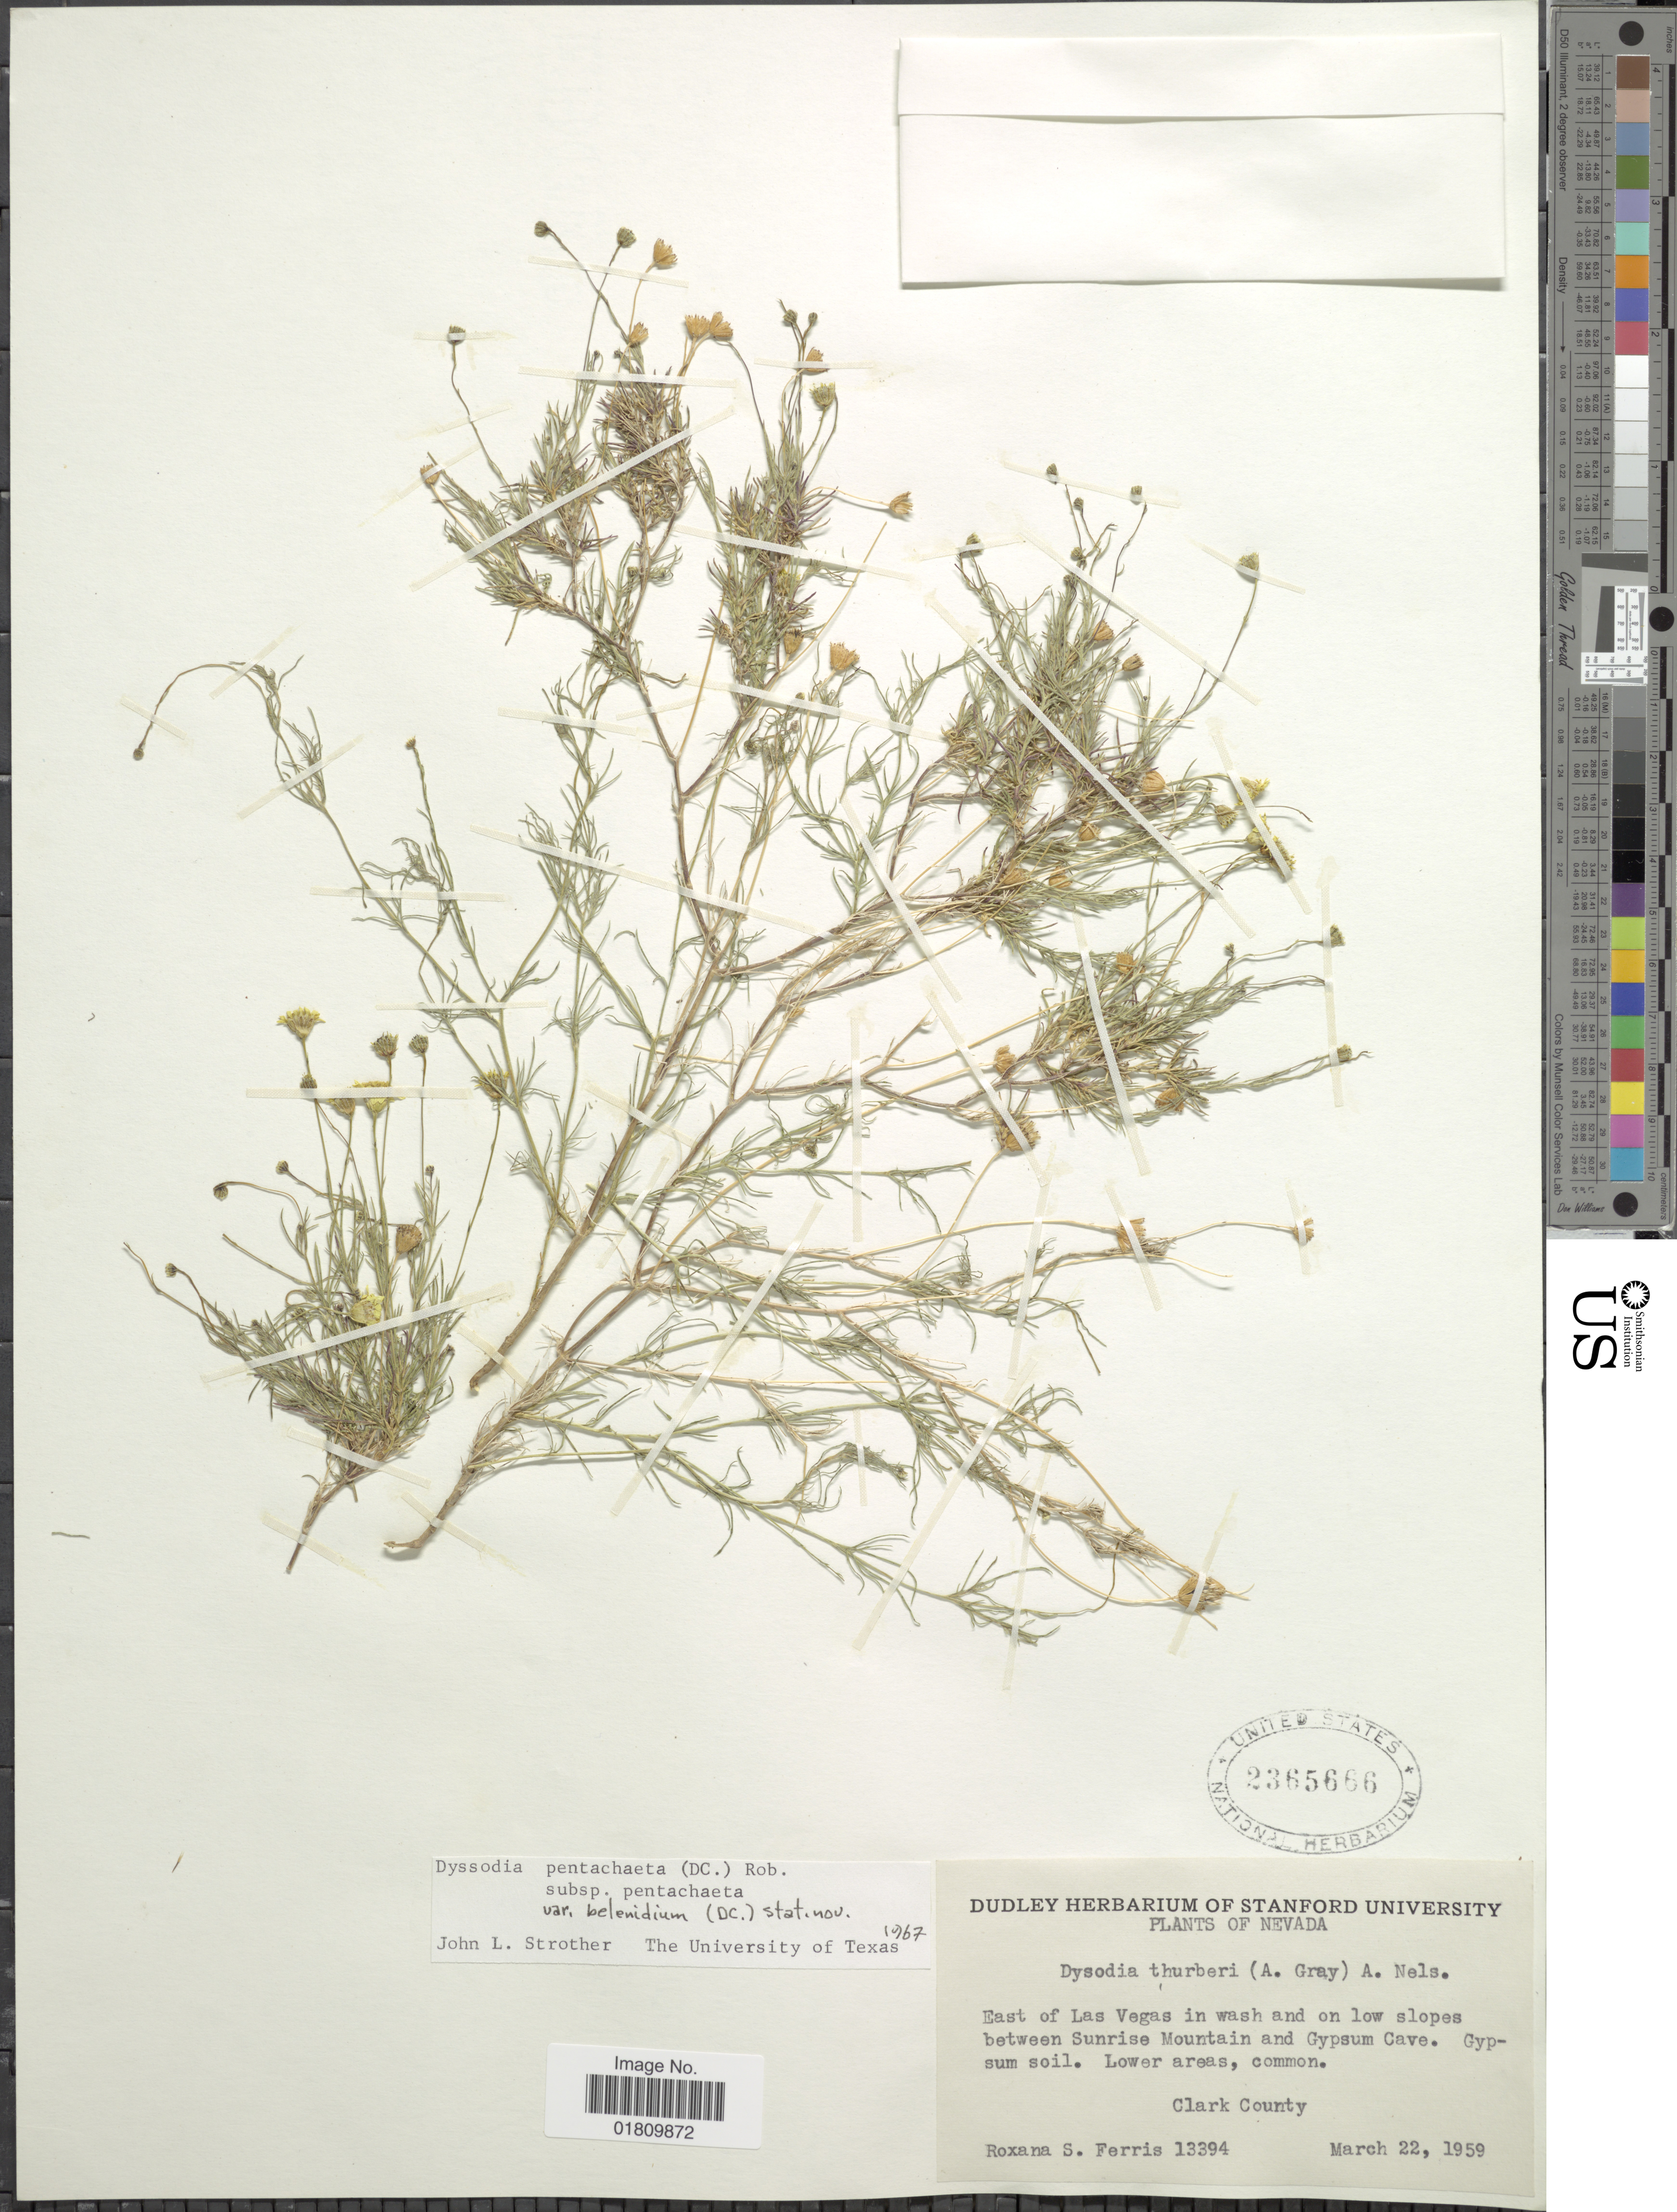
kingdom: Plantae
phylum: Tracheophyta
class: Magnoliopsida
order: Asterales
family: Asteraceae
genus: Thymophylla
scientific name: Thymophylla pentachaeta var. belenidium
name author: (DC.) Strother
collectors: R. S. Ferris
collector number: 13394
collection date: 1959-03-22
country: United States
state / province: Nevada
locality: East of Las Vegas in wash and on low slopes between Sunrise Mountain and Gypsum Cave, lower areas, Clark County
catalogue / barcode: US 2365666